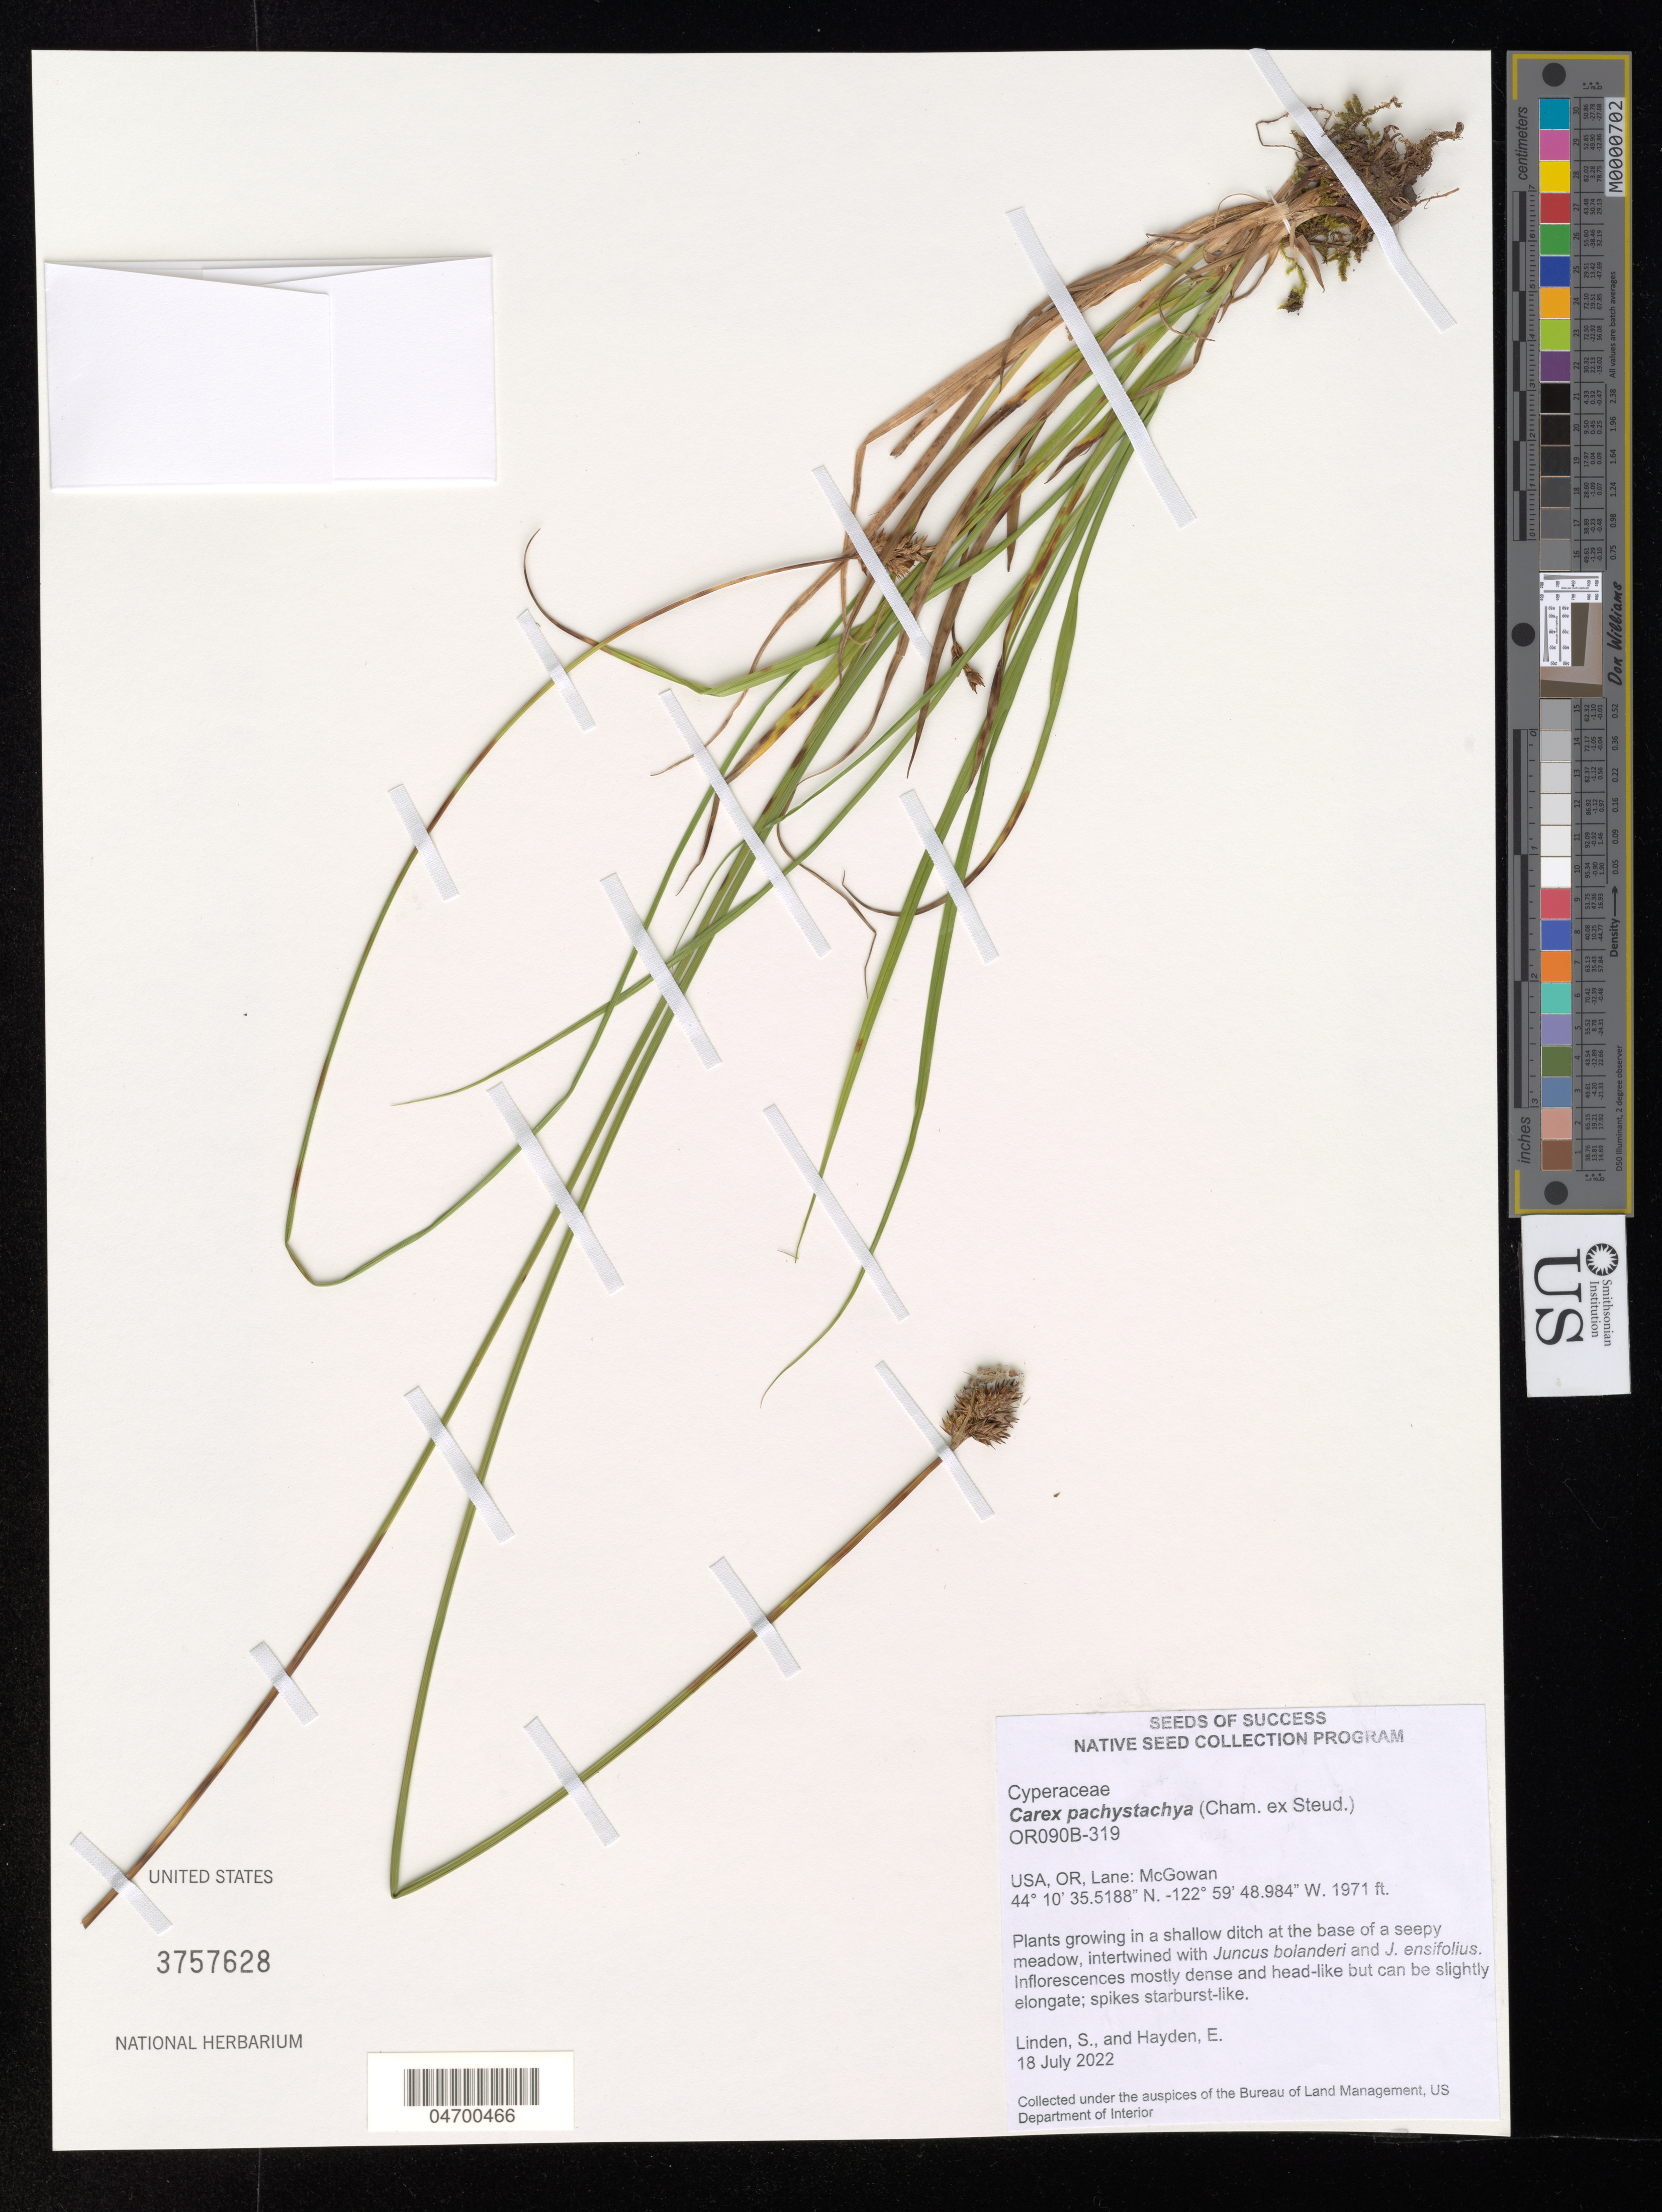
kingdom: Plantae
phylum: Tracheophyta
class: Liliopsida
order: Poales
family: Cyperaceae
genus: Carex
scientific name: Carex pachystachya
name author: Cham. ex Steud.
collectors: S. Linden & E. Hayden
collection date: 2022-07-18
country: United States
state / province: Oregon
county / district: Lane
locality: OR, Lane: McGowan.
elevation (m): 601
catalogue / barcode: US 3757628